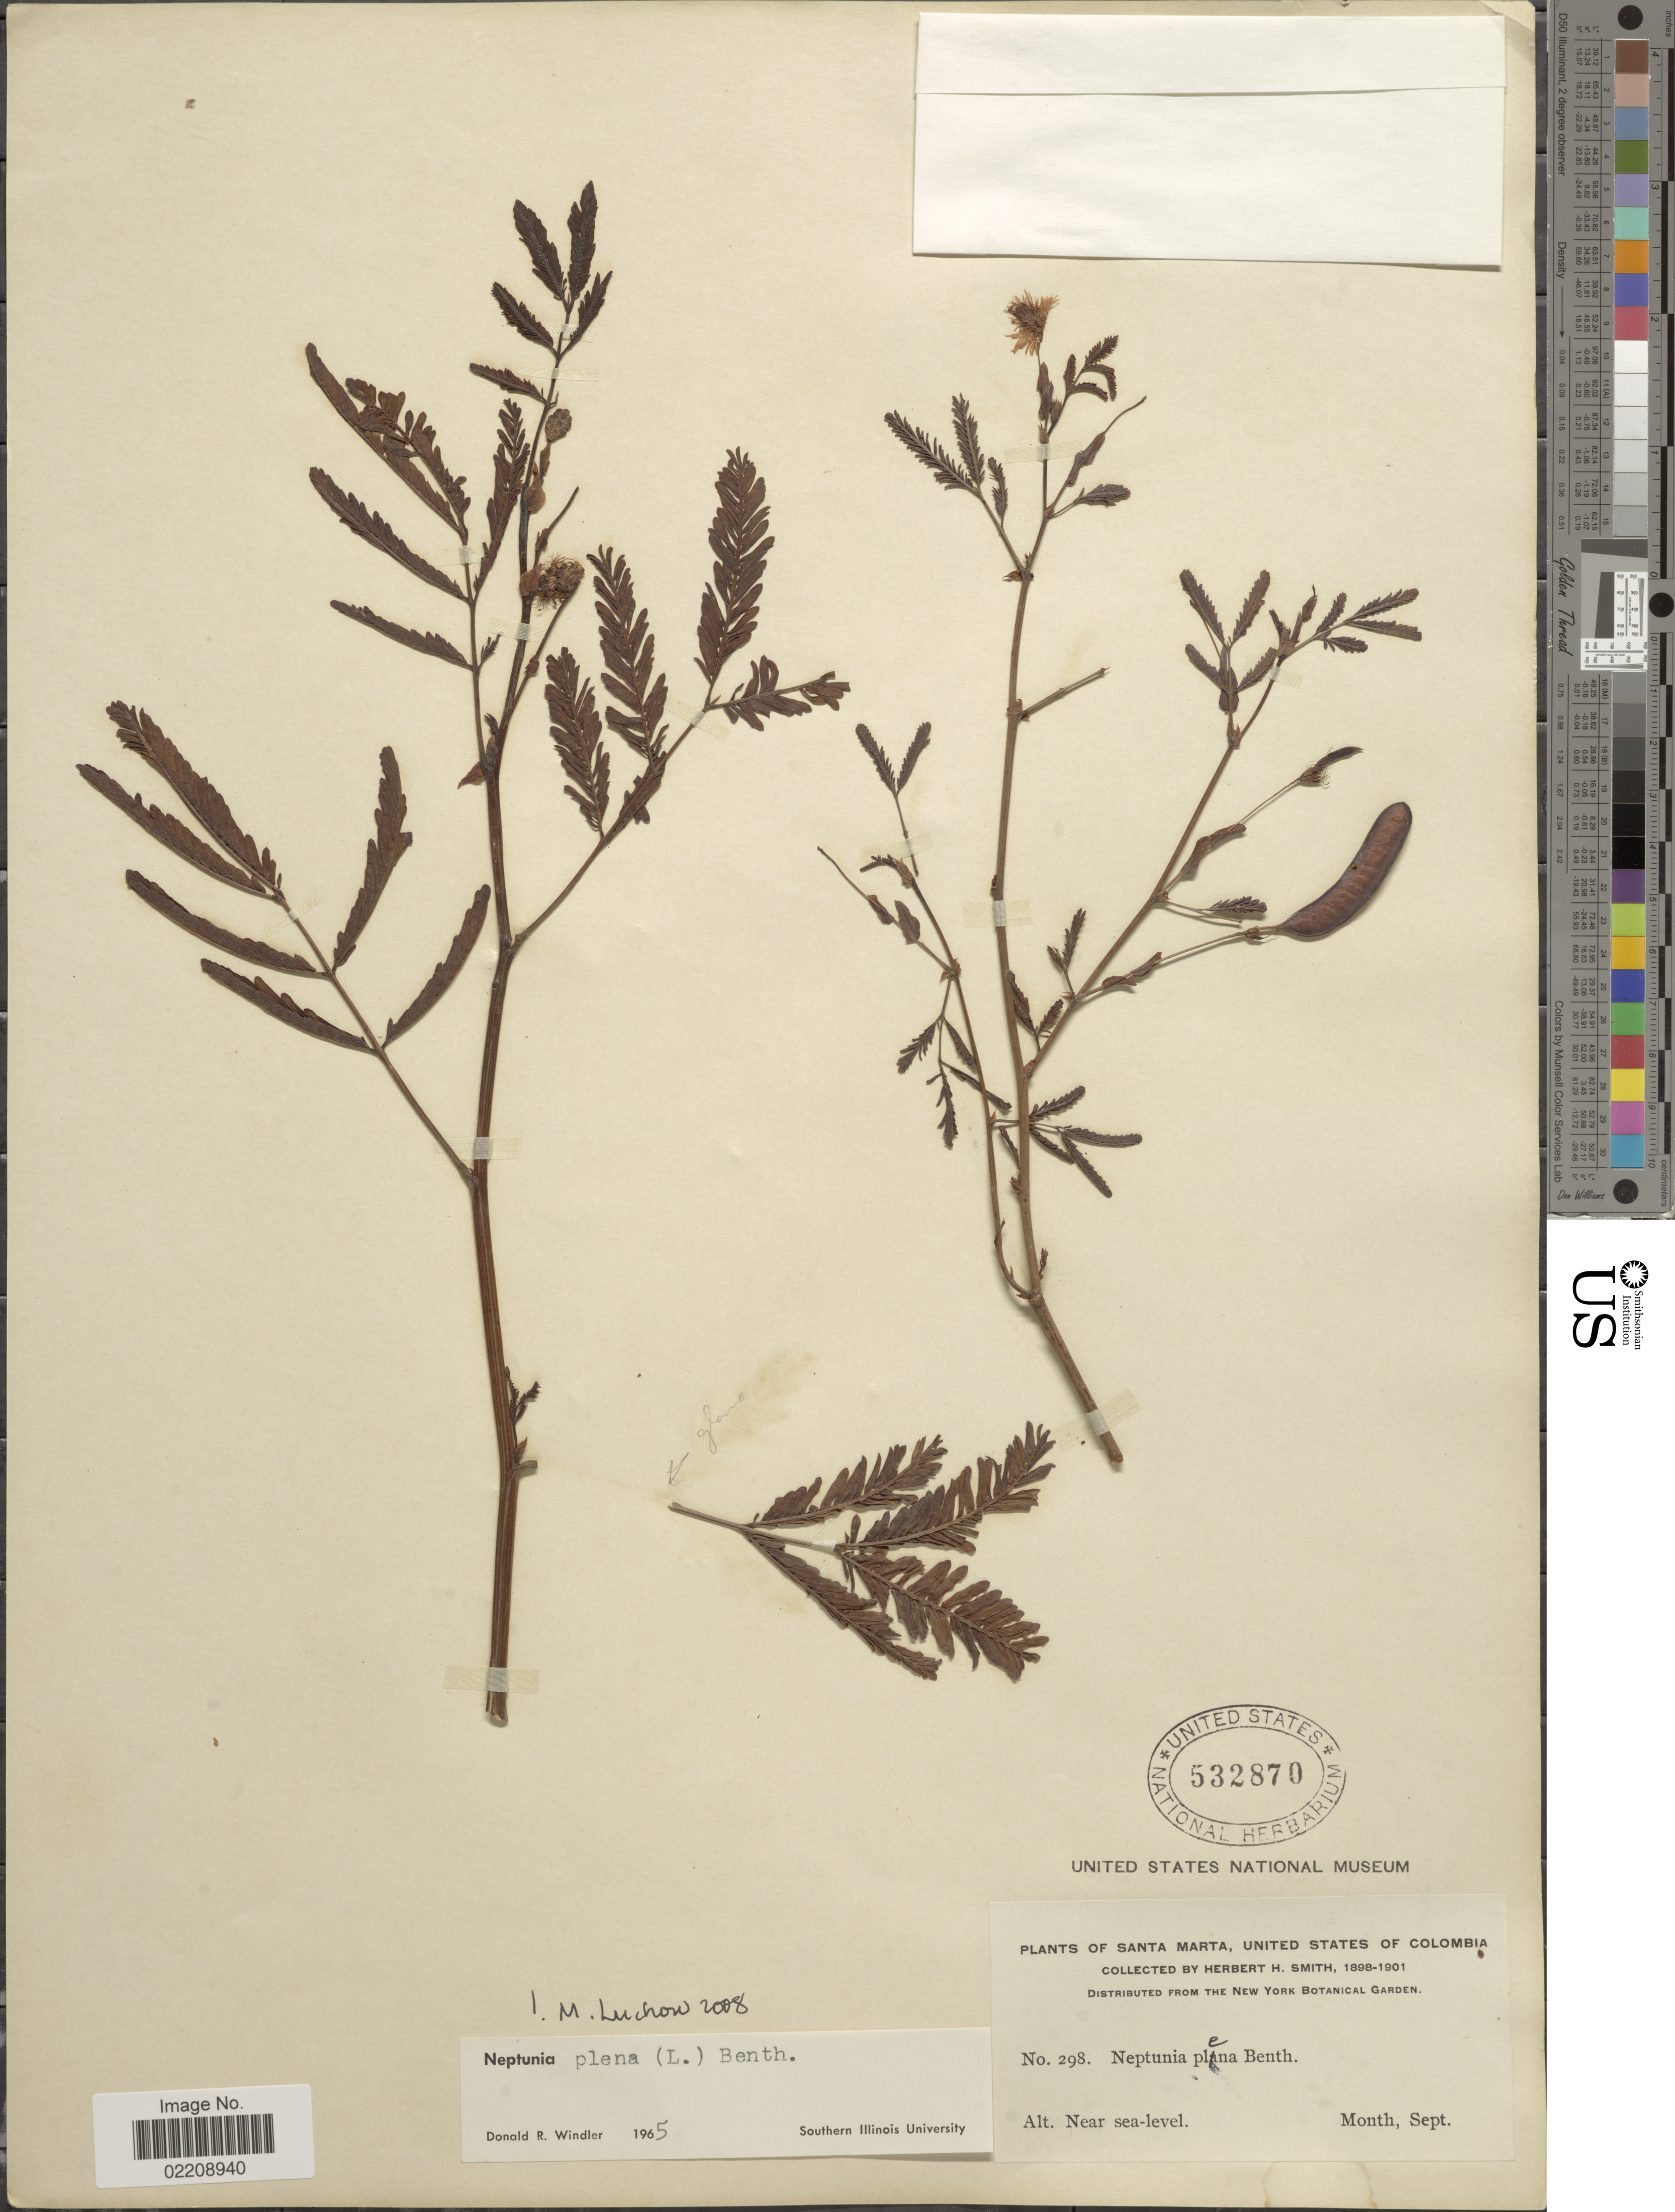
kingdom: Plantae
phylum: Tracheophyta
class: Magnoliopsida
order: Fabales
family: Fabaceae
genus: Neptunia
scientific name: Neptunia plena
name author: (L.) Benth.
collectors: Herbert H. Smith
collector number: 298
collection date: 1898-09/1901-09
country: Colombia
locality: Santa Marta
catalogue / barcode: US 532870